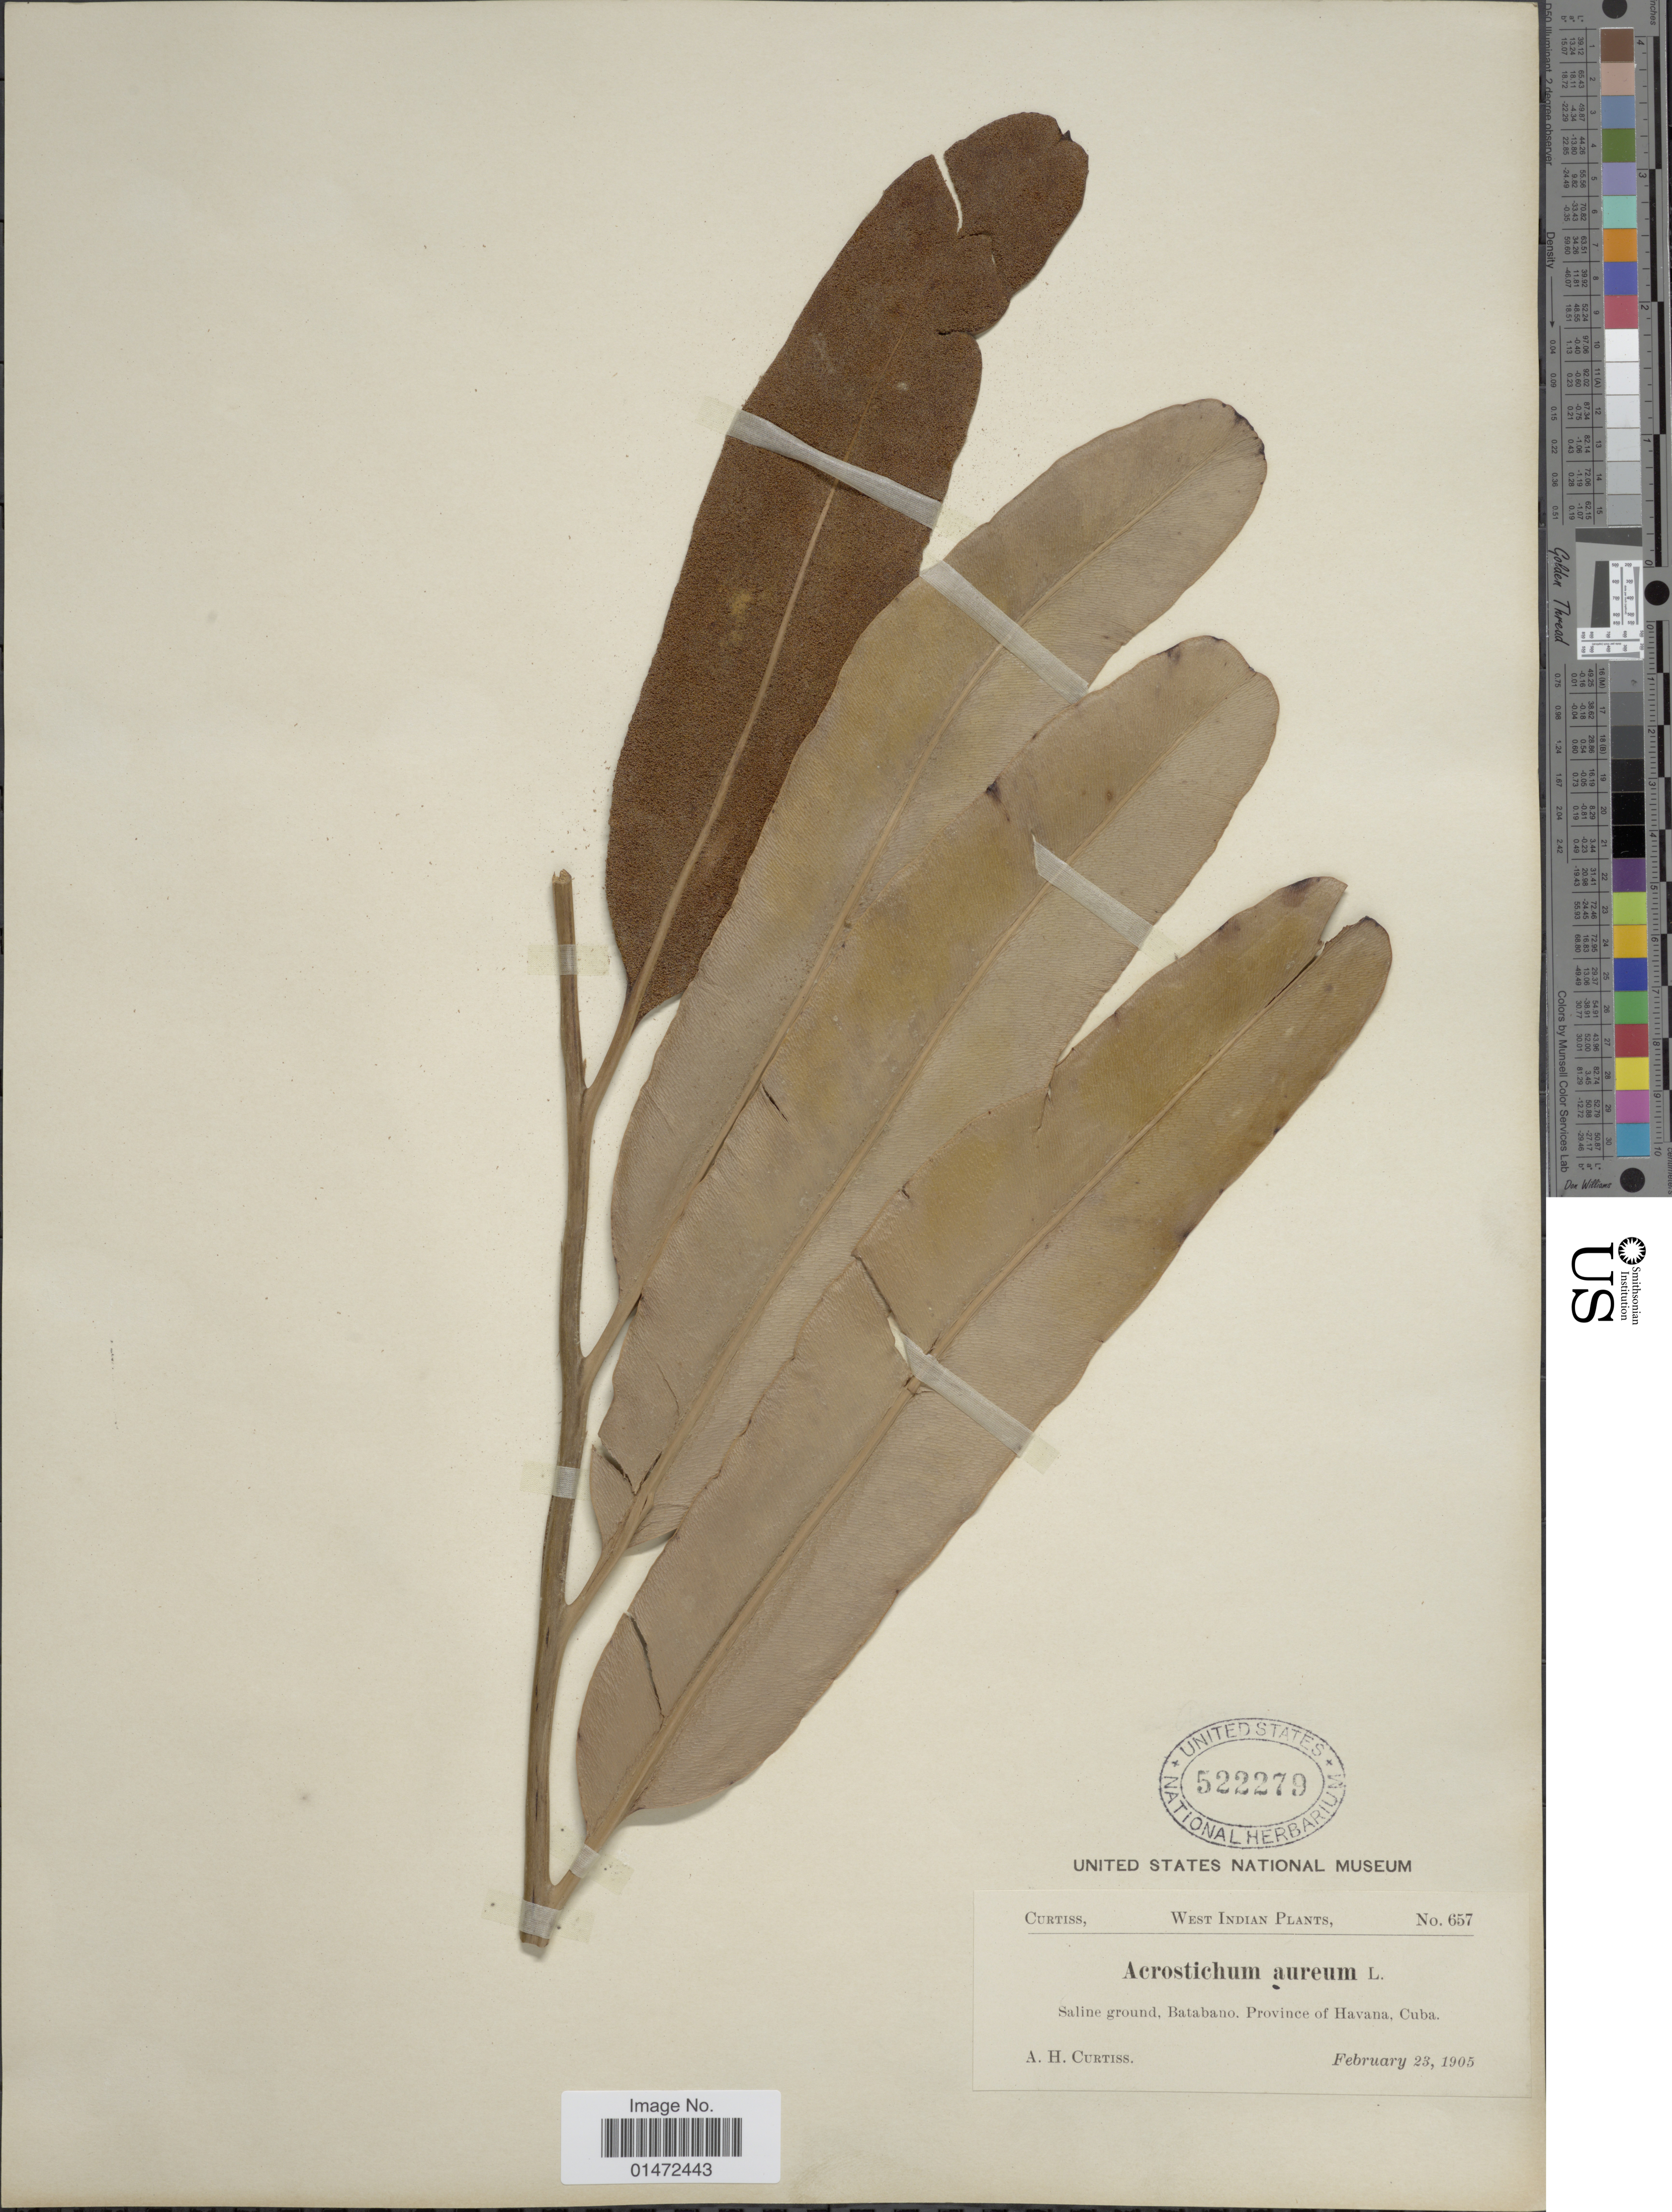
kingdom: Plantae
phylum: Tracheophyta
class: Polypodiopsida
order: Polypodiales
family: Pteridaceae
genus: Acrostichum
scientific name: Acrostichum aureum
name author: L.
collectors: A. H. Curtiss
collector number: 657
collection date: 1905-02-23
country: Cuba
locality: West Indian Plants. Saline ground, Batabano, Province of Havana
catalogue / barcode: US 522279